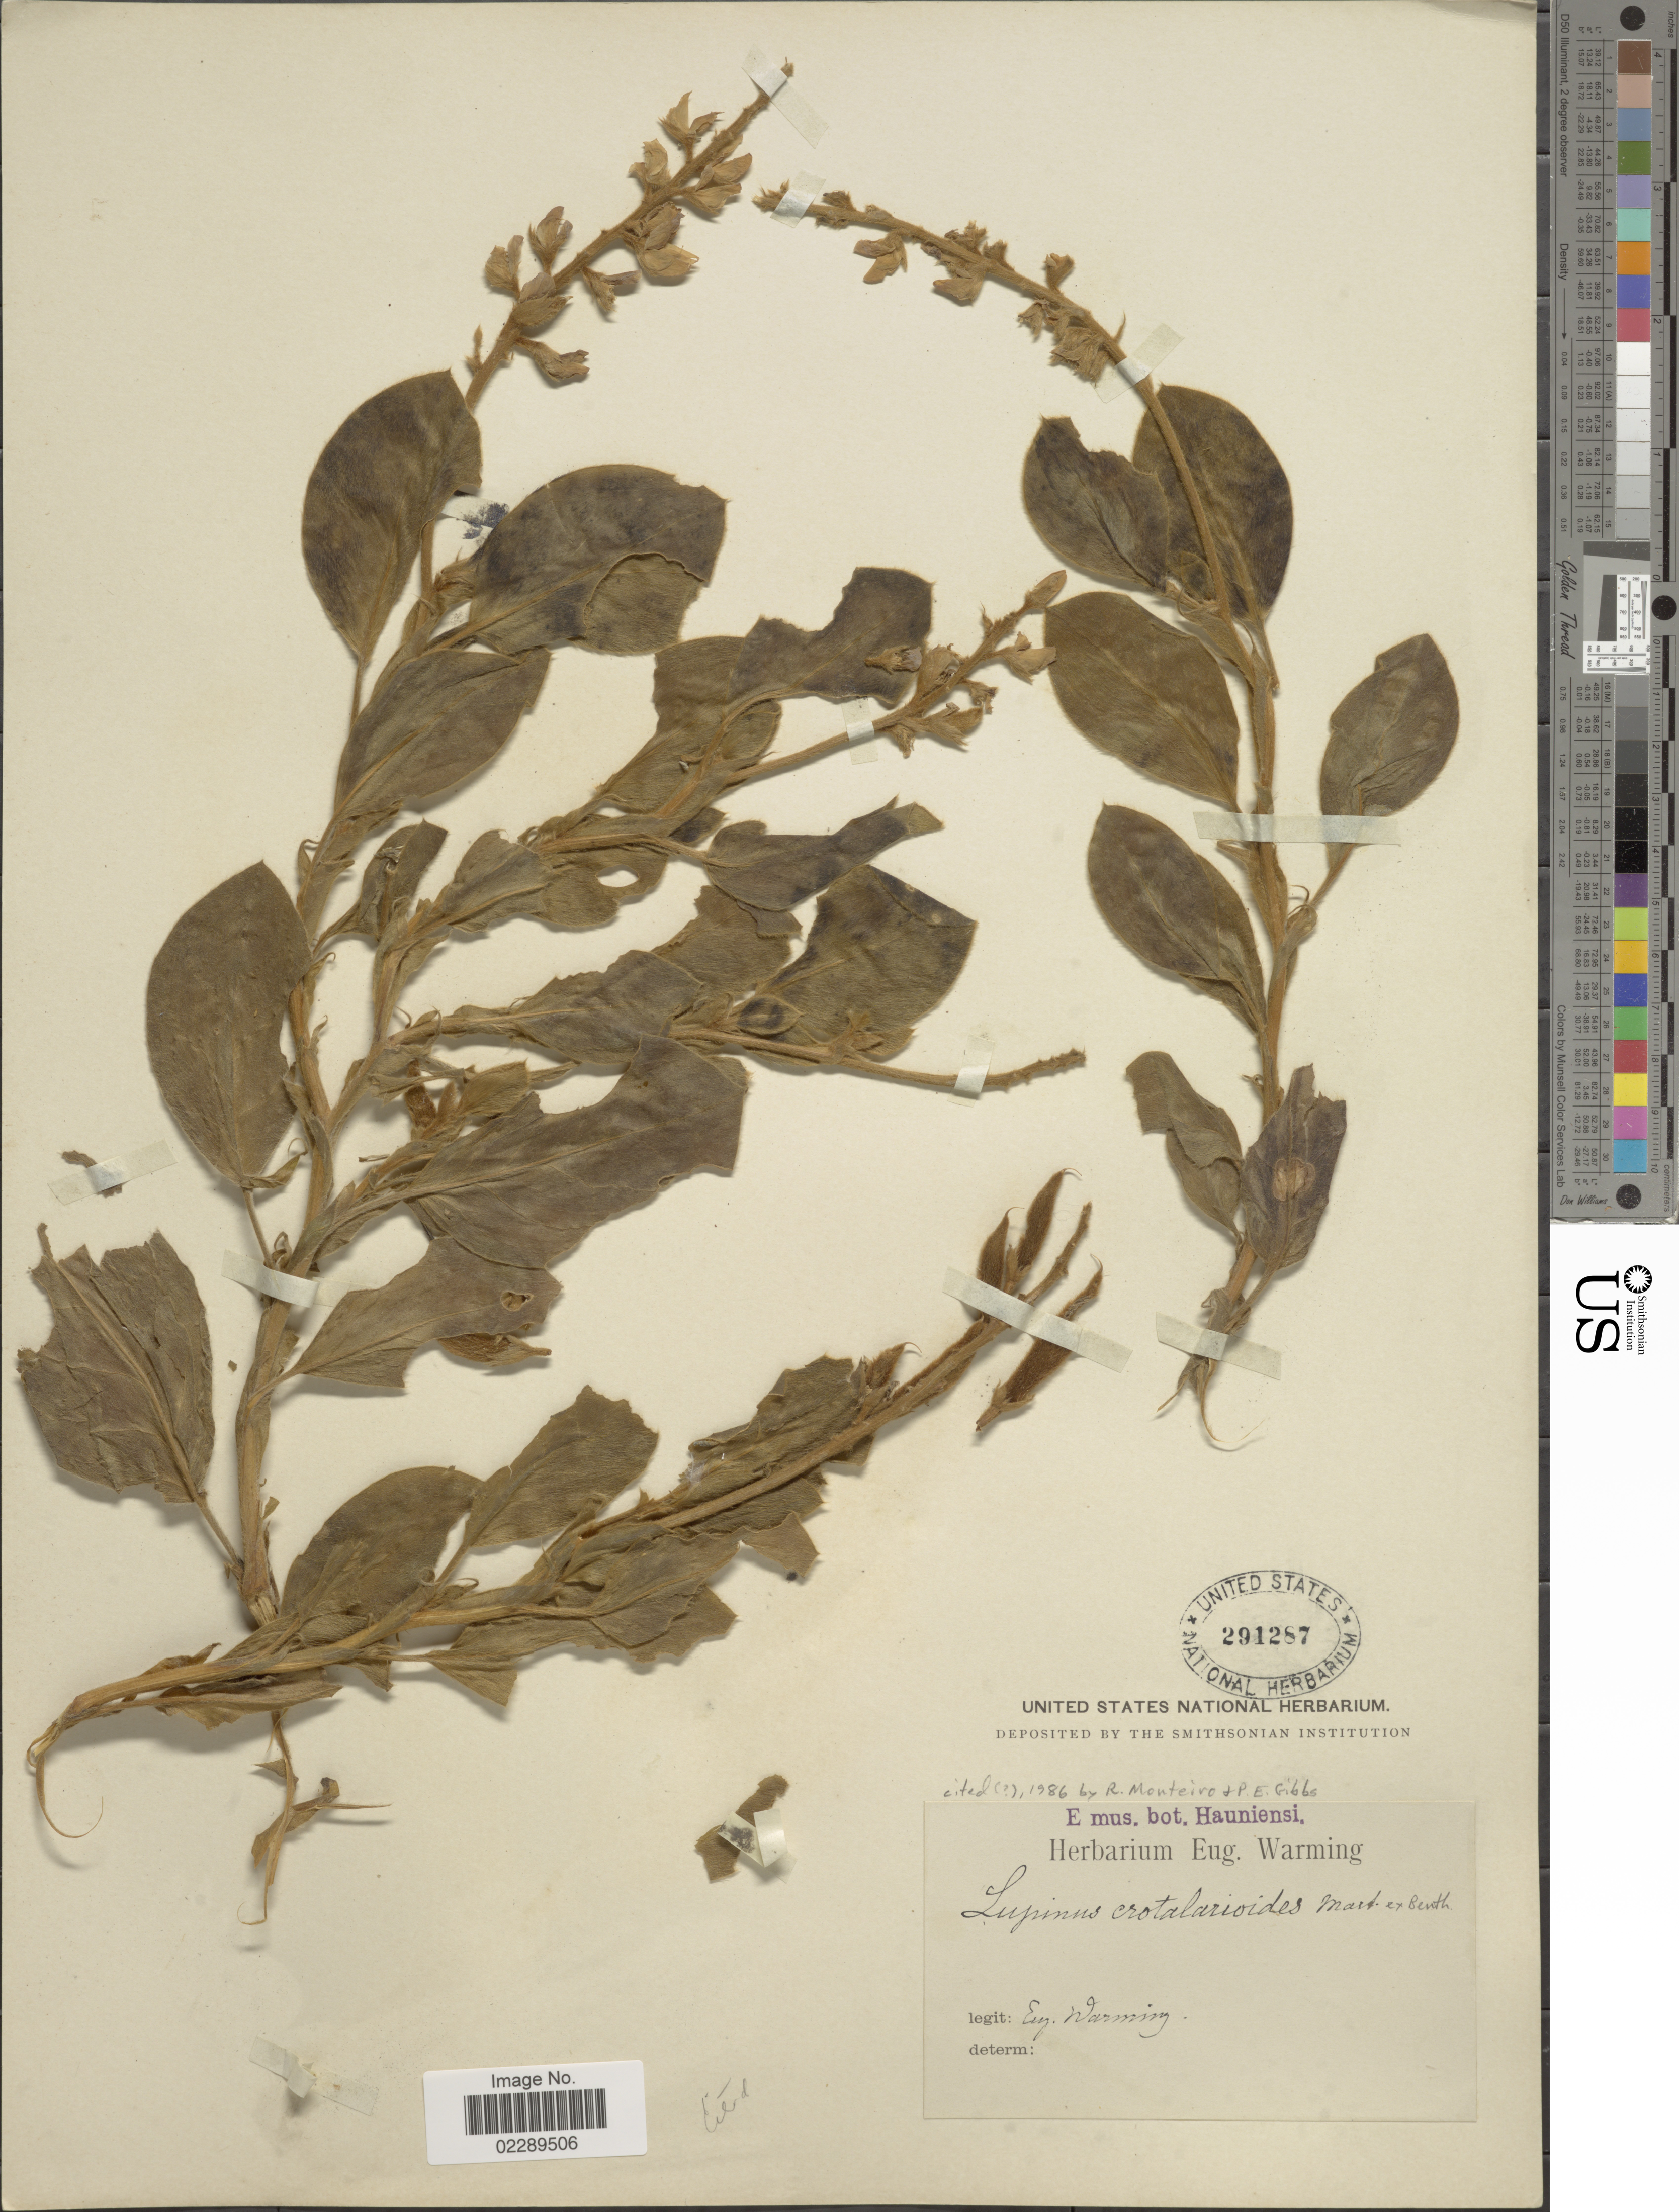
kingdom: Plantae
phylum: Tracheophyta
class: Magnoliopsida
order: Fabales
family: Fabaceae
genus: Lupinus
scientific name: Lupinus crotalarioides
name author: Benth.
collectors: E. Warming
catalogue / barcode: US 291287